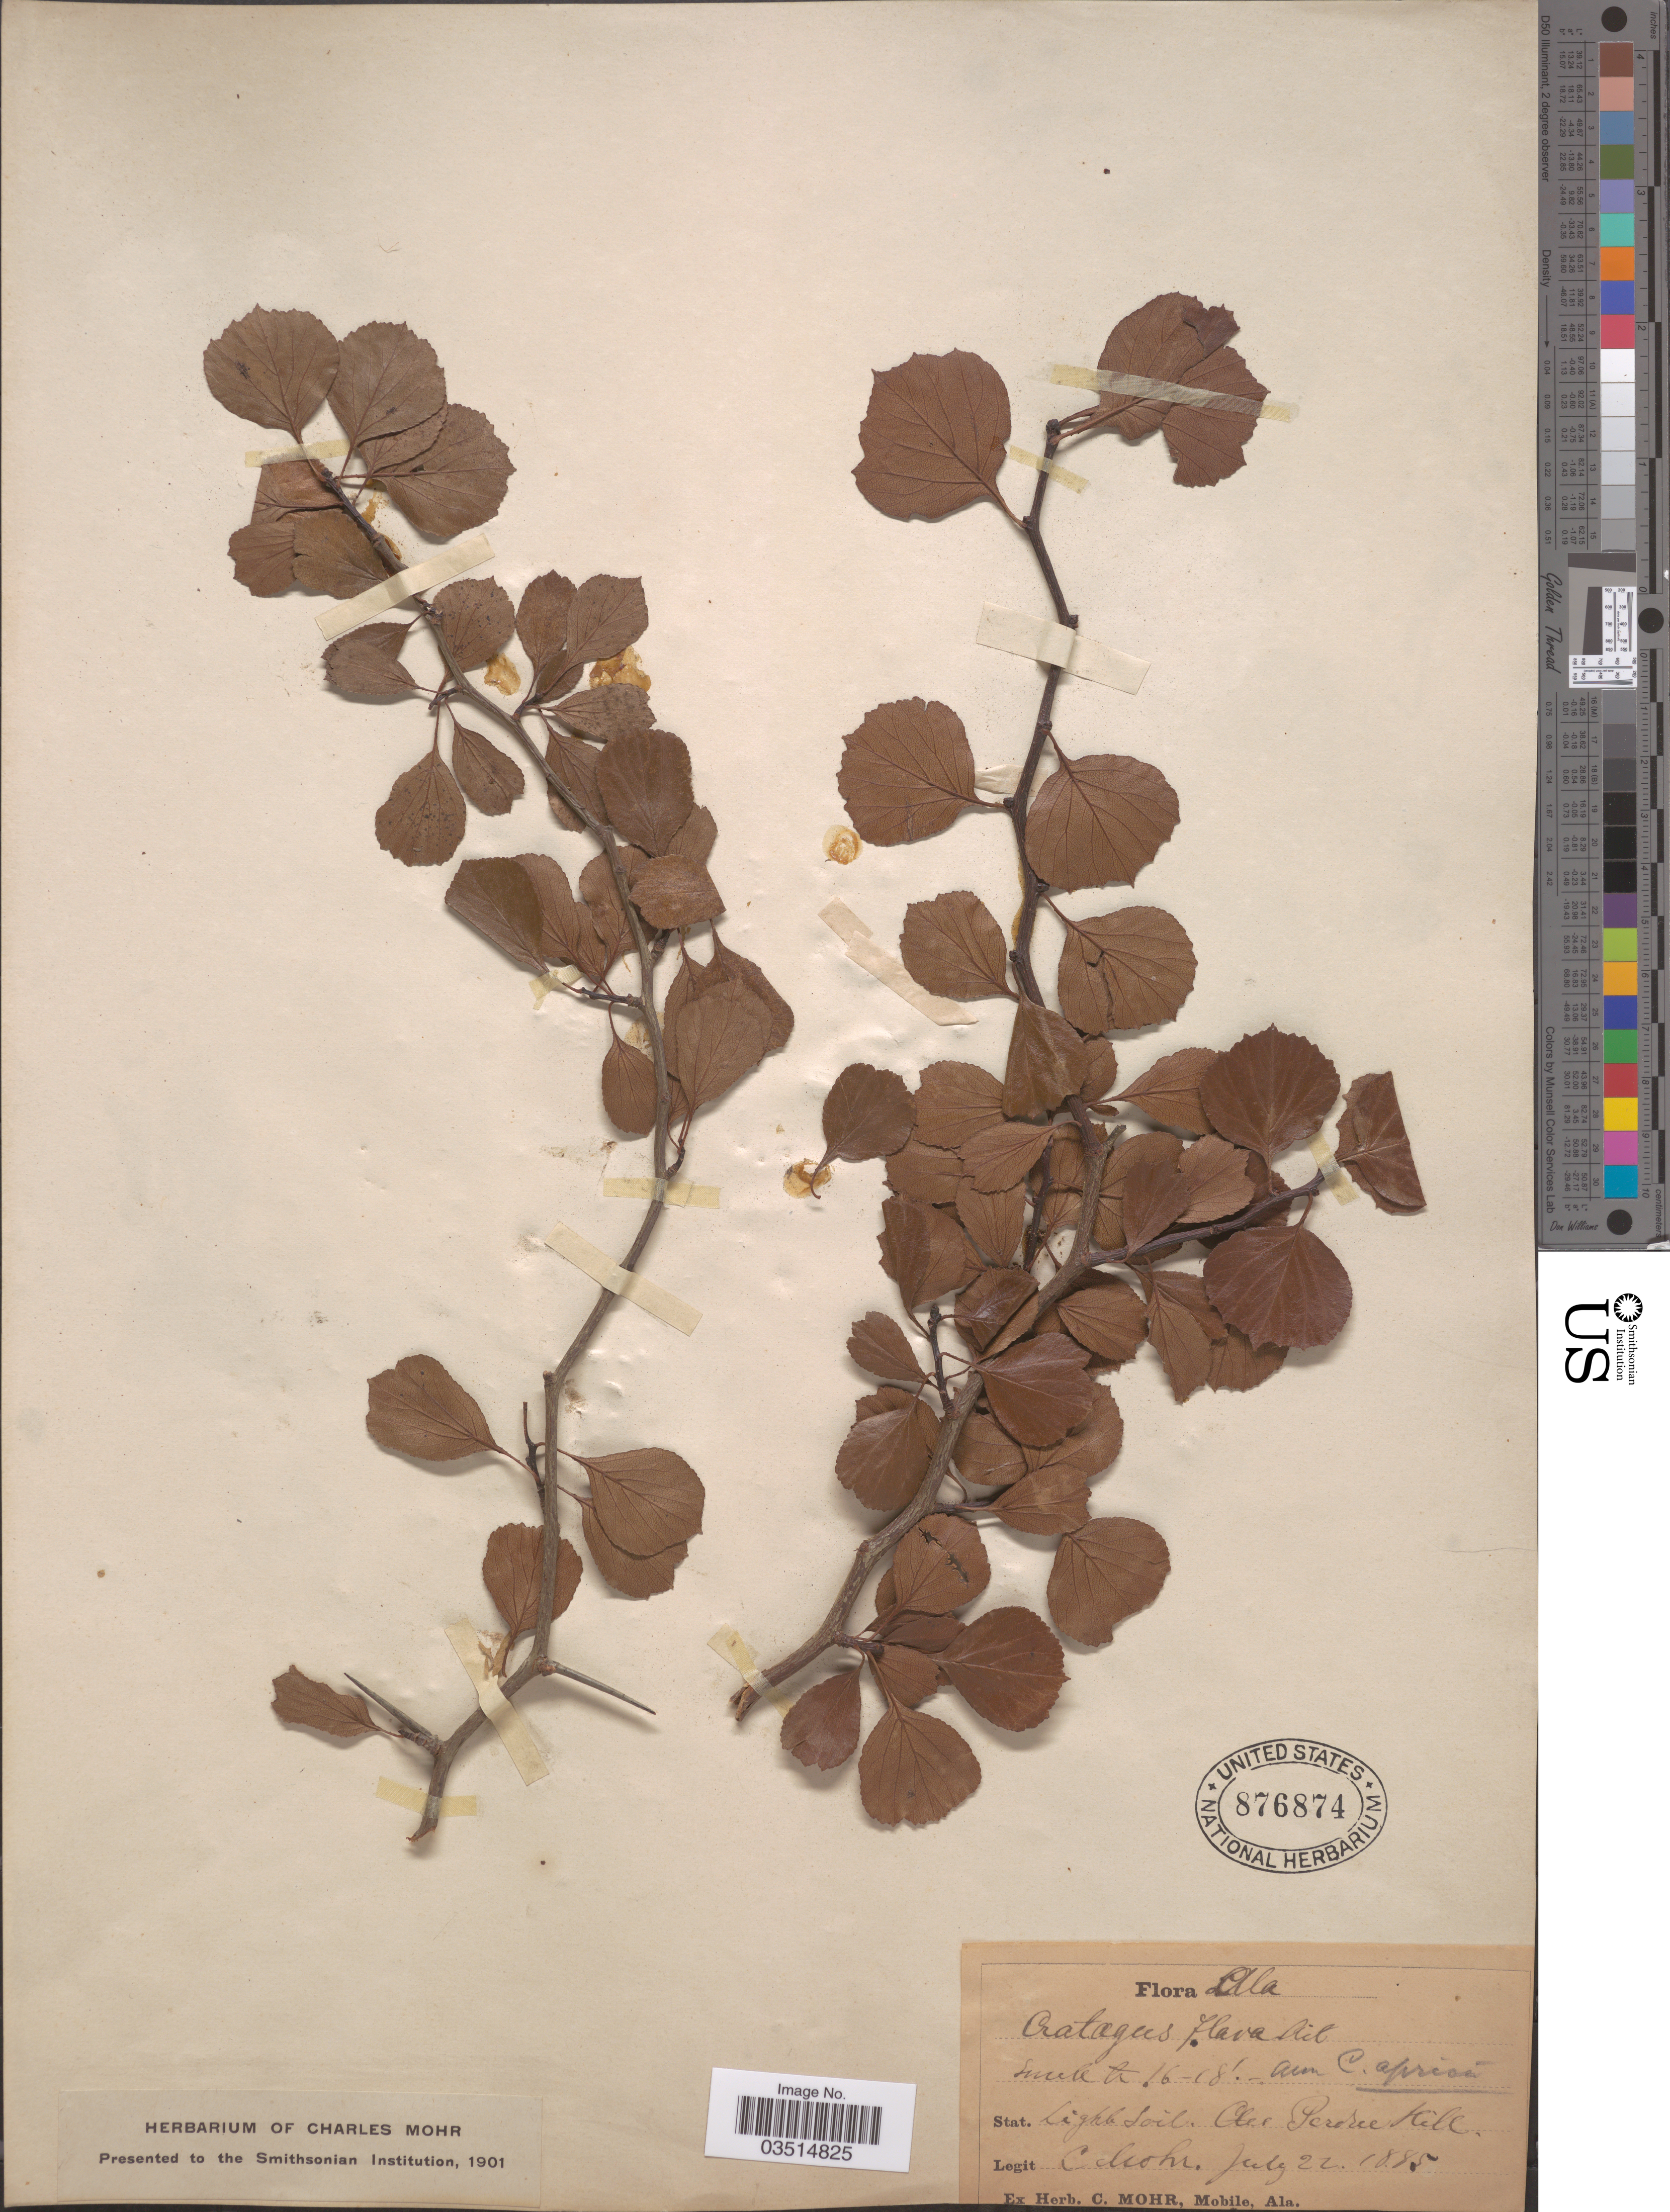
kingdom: Plantae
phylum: Tracheophyta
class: Magnoliopsida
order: Rosales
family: Rosaceae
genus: Crataegus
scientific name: Crataegus flava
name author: Aiton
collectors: Mohr, C. T. (herbarium)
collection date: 1885-07-22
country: United States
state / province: Alabama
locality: Pardee Hill.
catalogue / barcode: US 876874